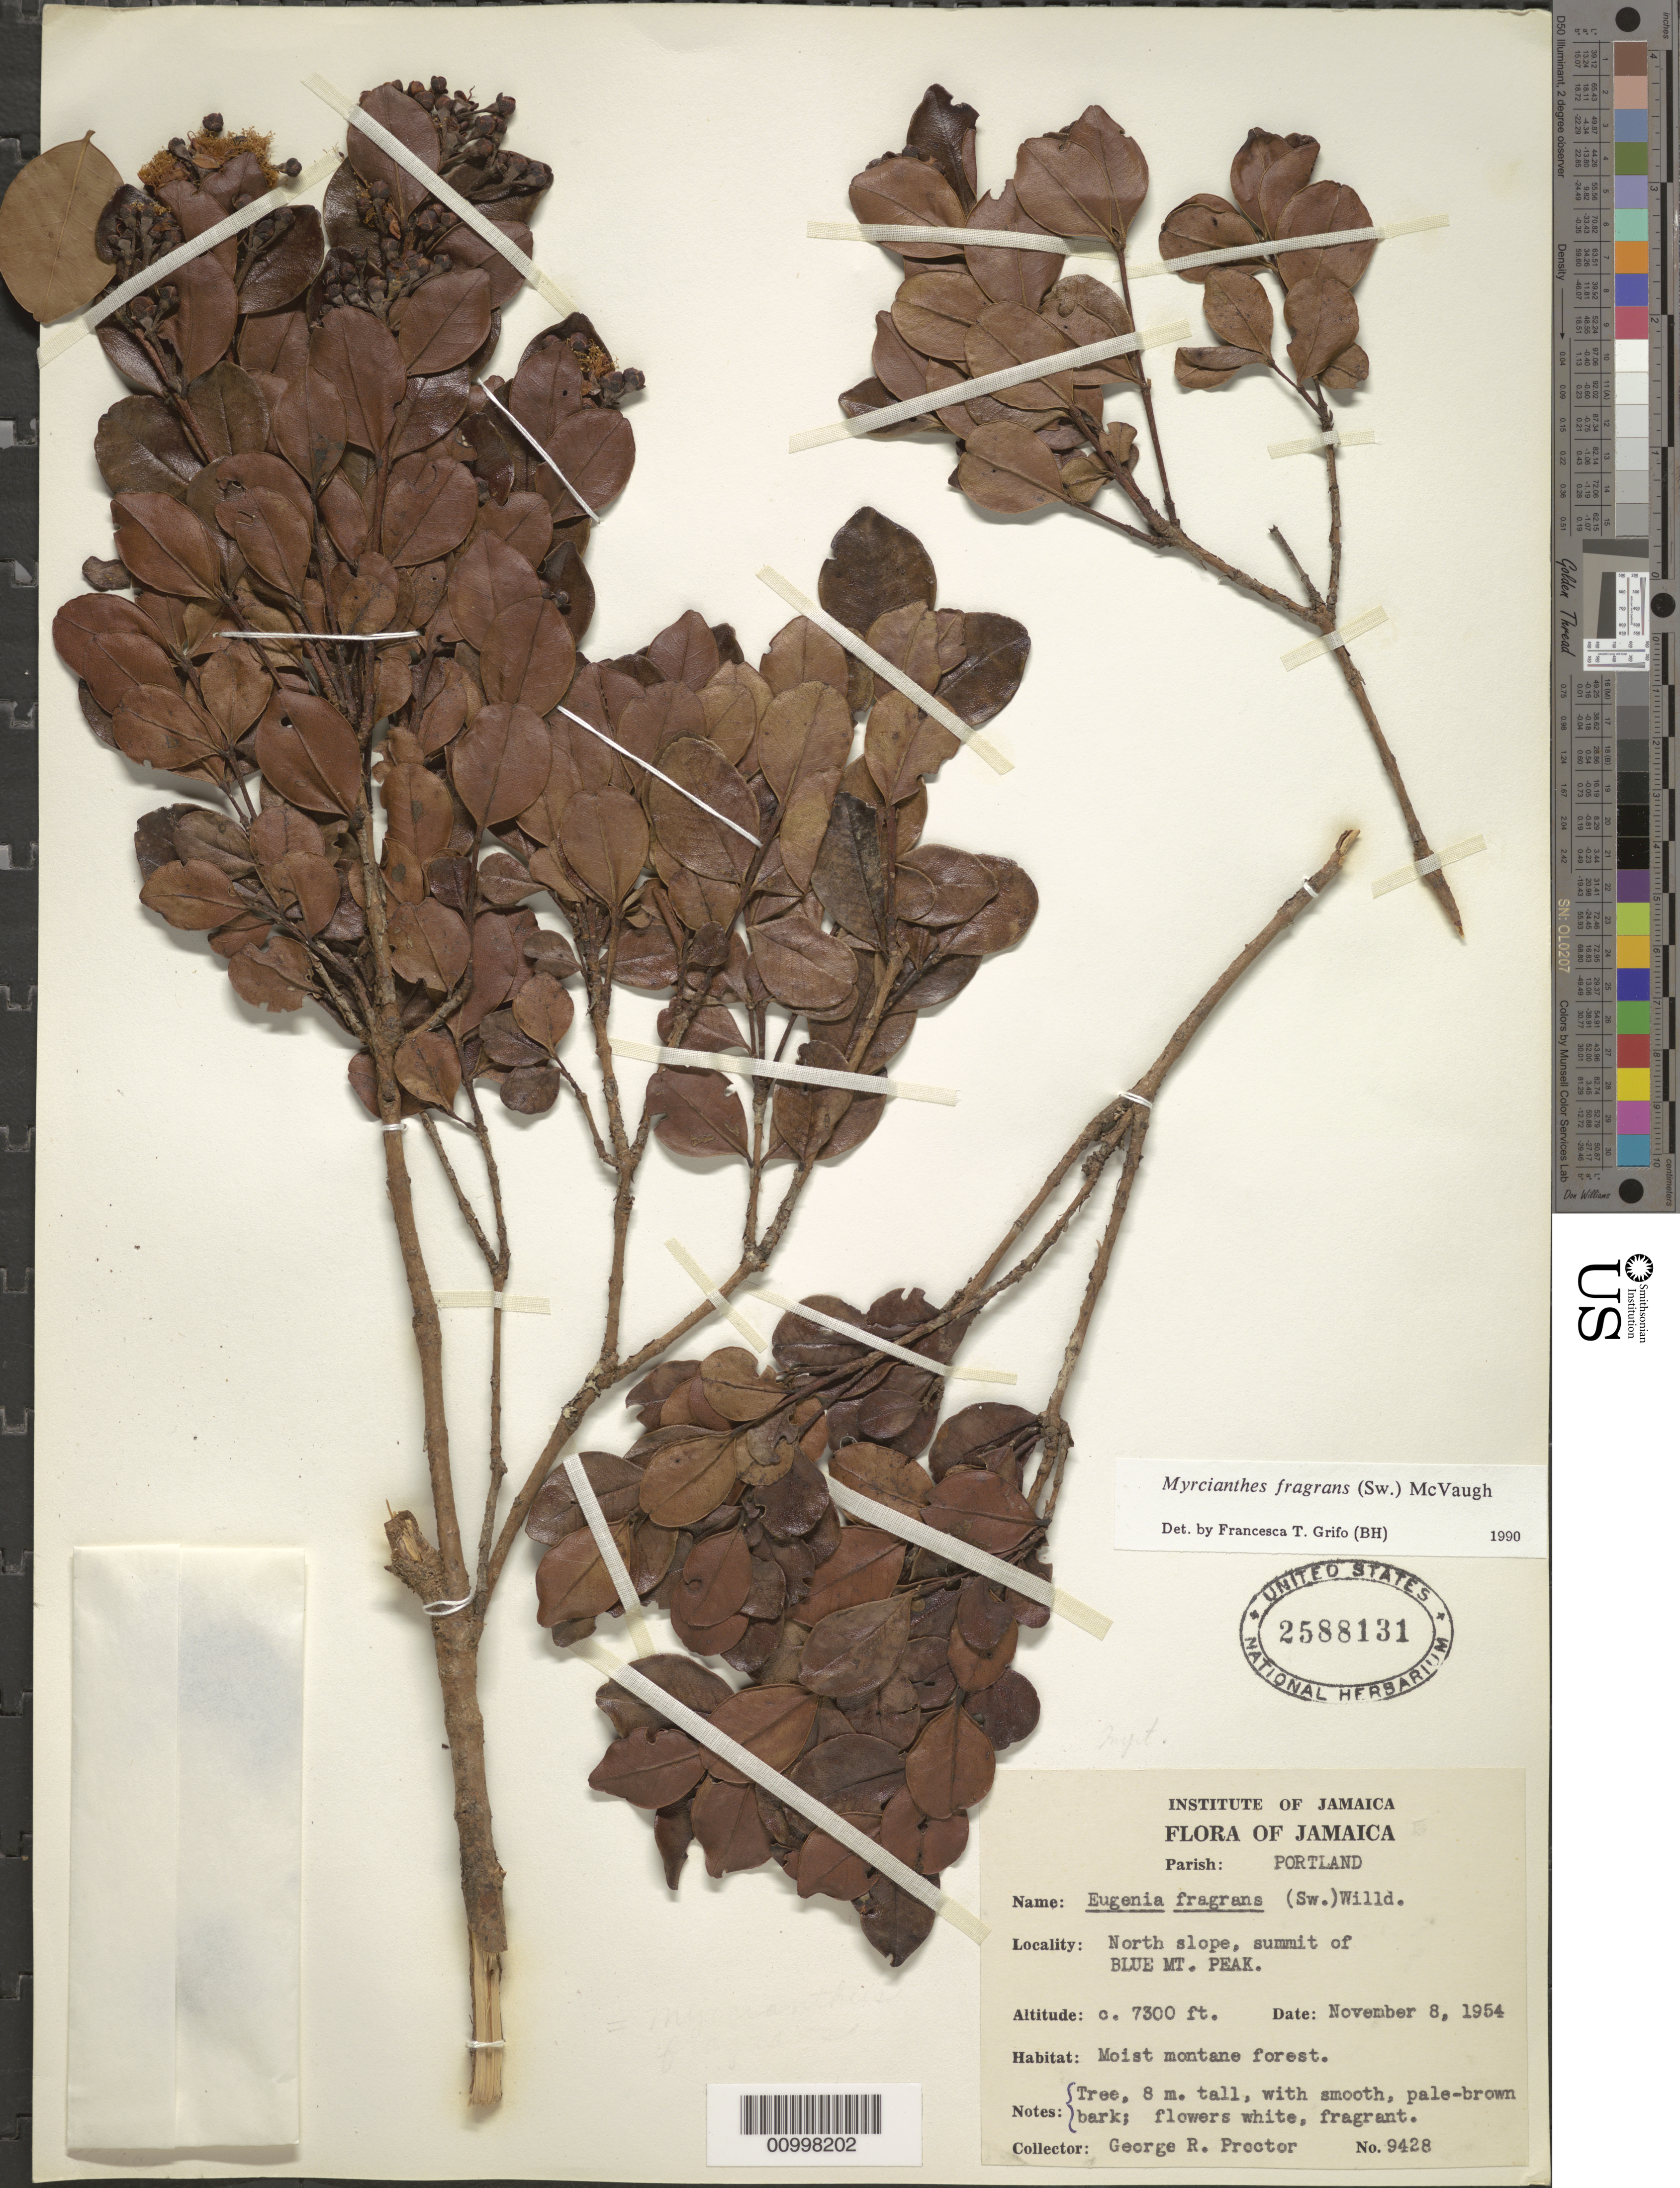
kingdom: Plantae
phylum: Tracheophyta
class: Magnoliopsida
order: Myrtales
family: Myrtaceae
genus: Myrcianthes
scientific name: Myrcianthes fragrans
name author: (Sw.) McVaugh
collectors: G. R. Proctor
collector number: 9428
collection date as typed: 08 Nov 1954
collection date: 1954-11-08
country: Jamaica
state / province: Portland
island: Jamaica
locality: North slope, summit of Blue Mt. Peak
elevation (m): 2225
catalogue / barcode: US 2588131